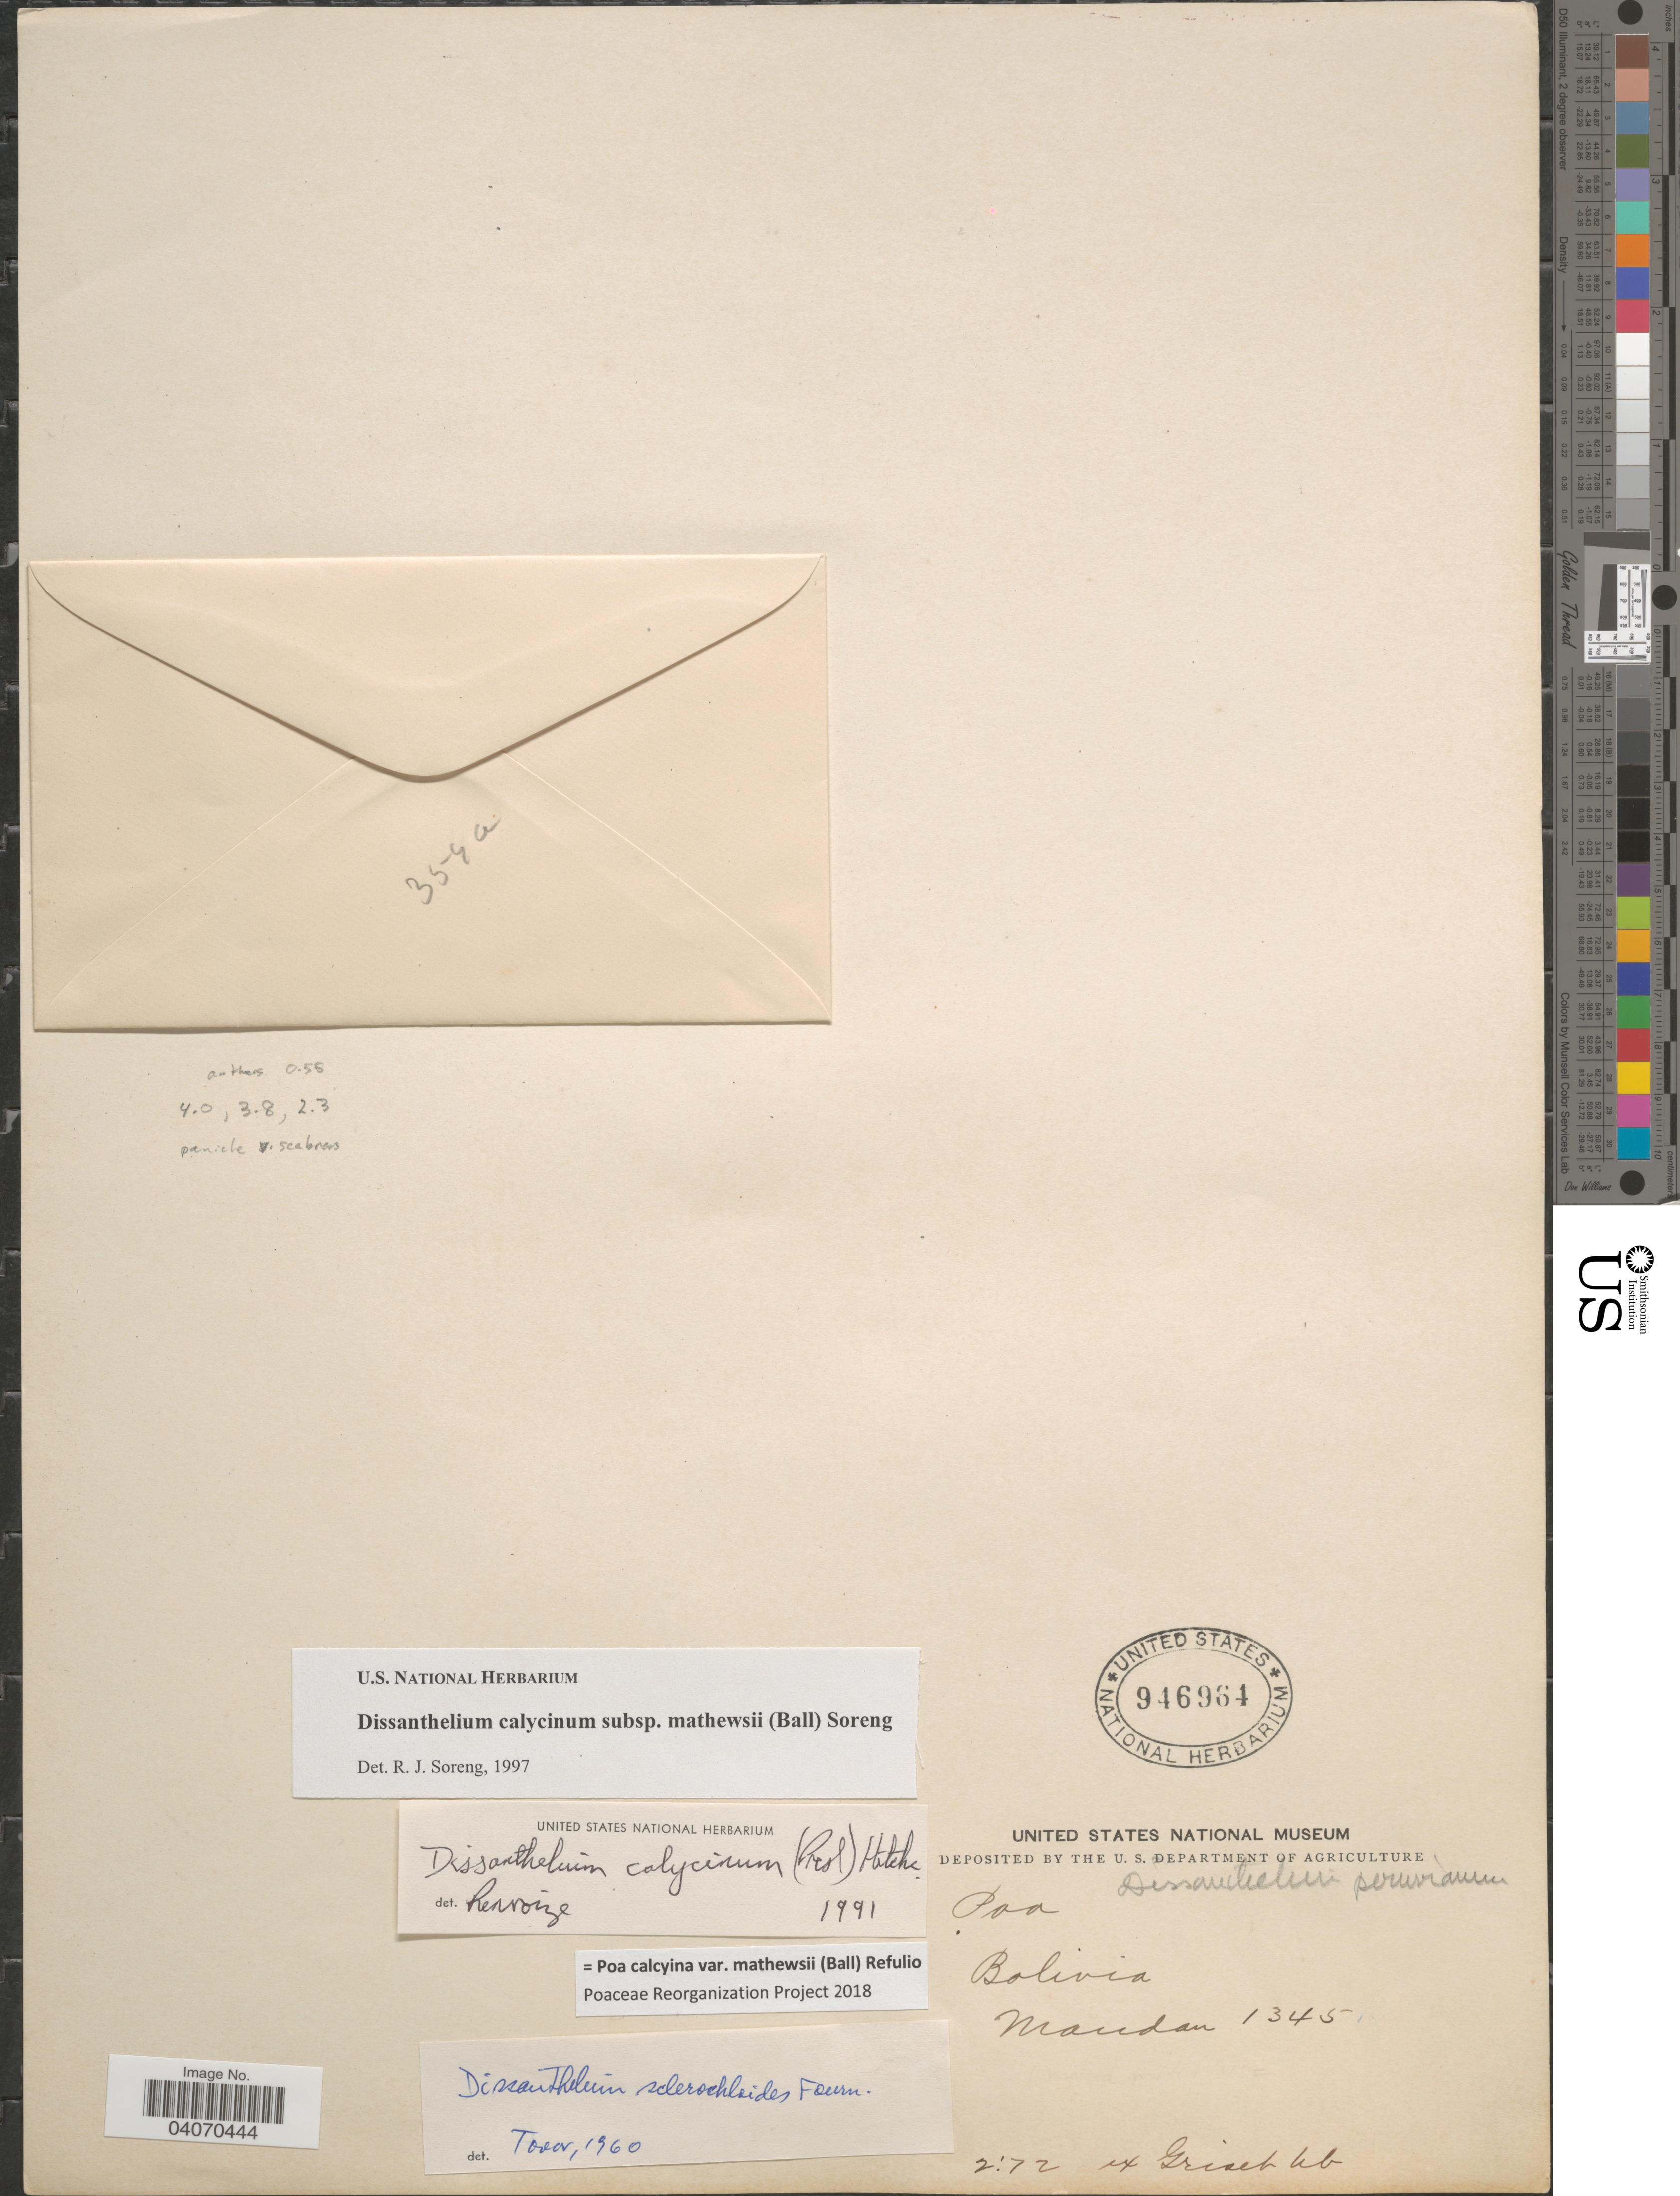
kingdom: Plantae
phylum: Tracheophyta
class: Liliopsida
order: Poales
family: Poaceae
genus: Poa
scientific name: Poa calycina var. mathewsii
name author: (Ball) Refulio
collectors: Mandon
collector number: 1345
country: Bolivia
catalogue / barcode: US 946964